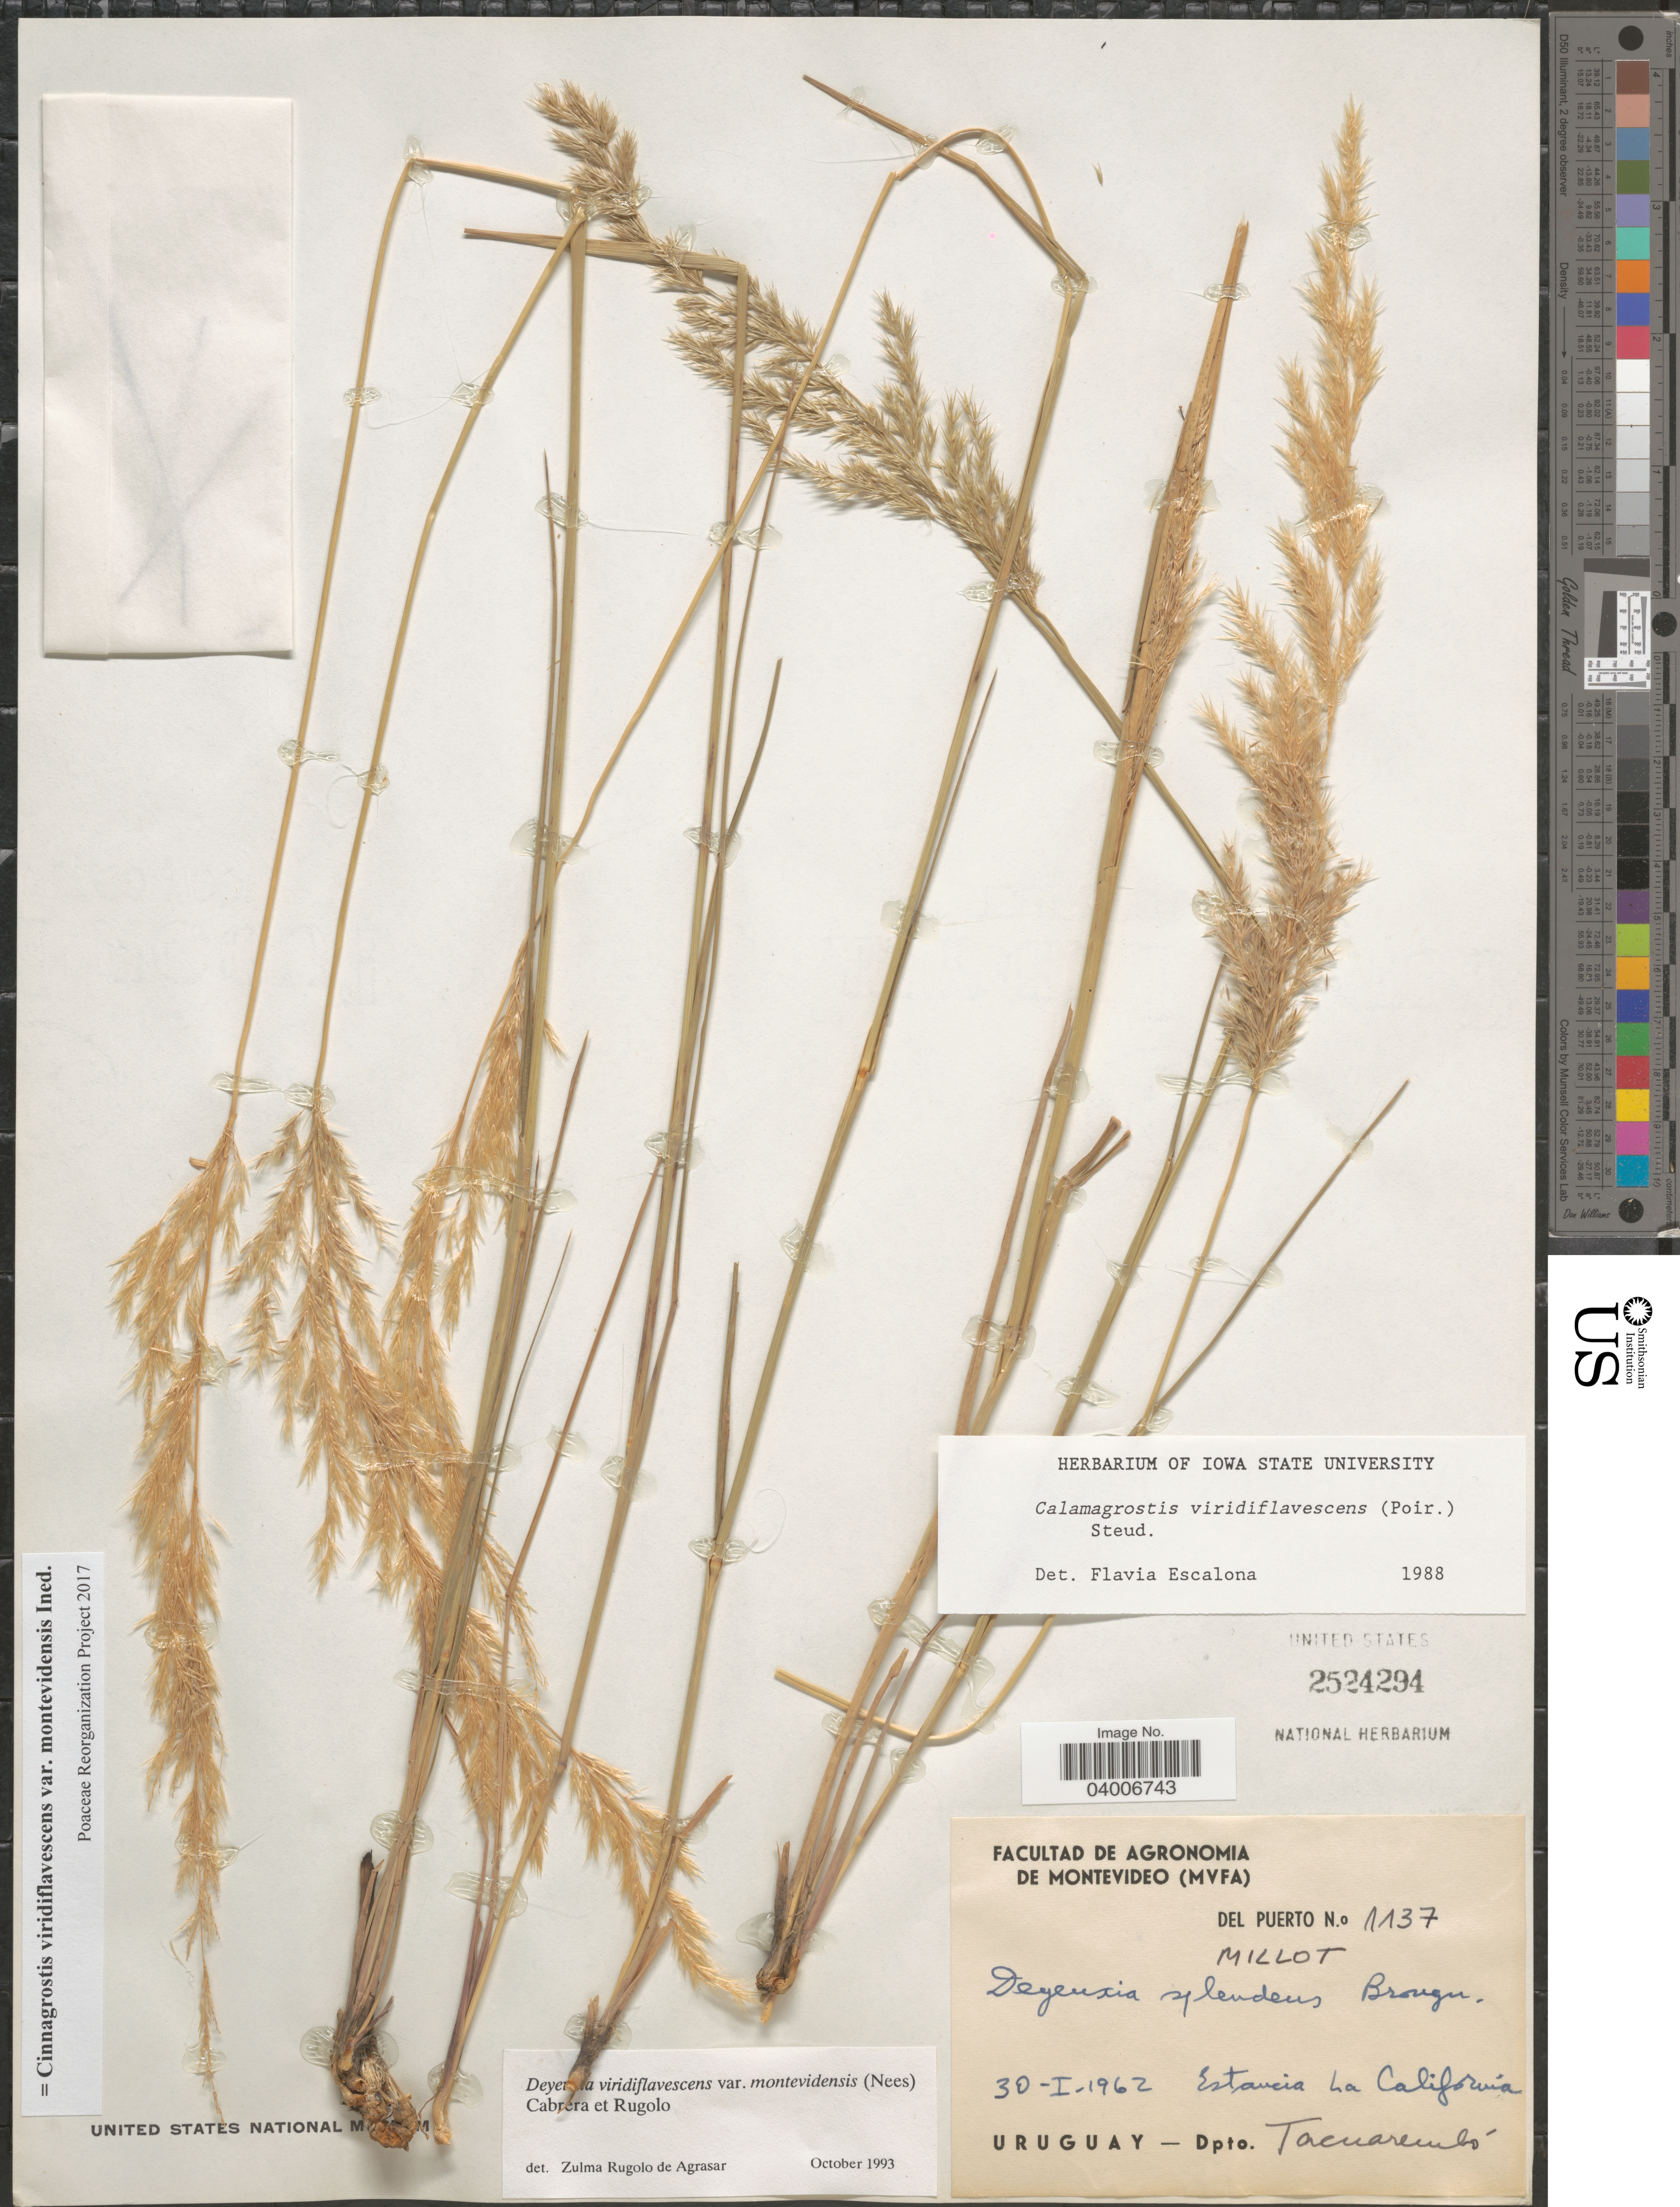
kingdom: Plantae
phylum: Tracheophyta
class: Liliopsida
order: Poales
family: Poaceae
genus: Cinnagrostis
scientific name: Cinnagrostis viridiflavescens var. montevidensis ined.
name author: (Nees) P.M. Peterson et al.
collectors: Del Puerto & -. Millot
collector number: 1137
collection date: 1962-01-30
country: Uruguay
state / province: Tacuarembó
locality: Estancia La California. Dpto. Tacuarembó.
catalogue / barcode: US 2524294